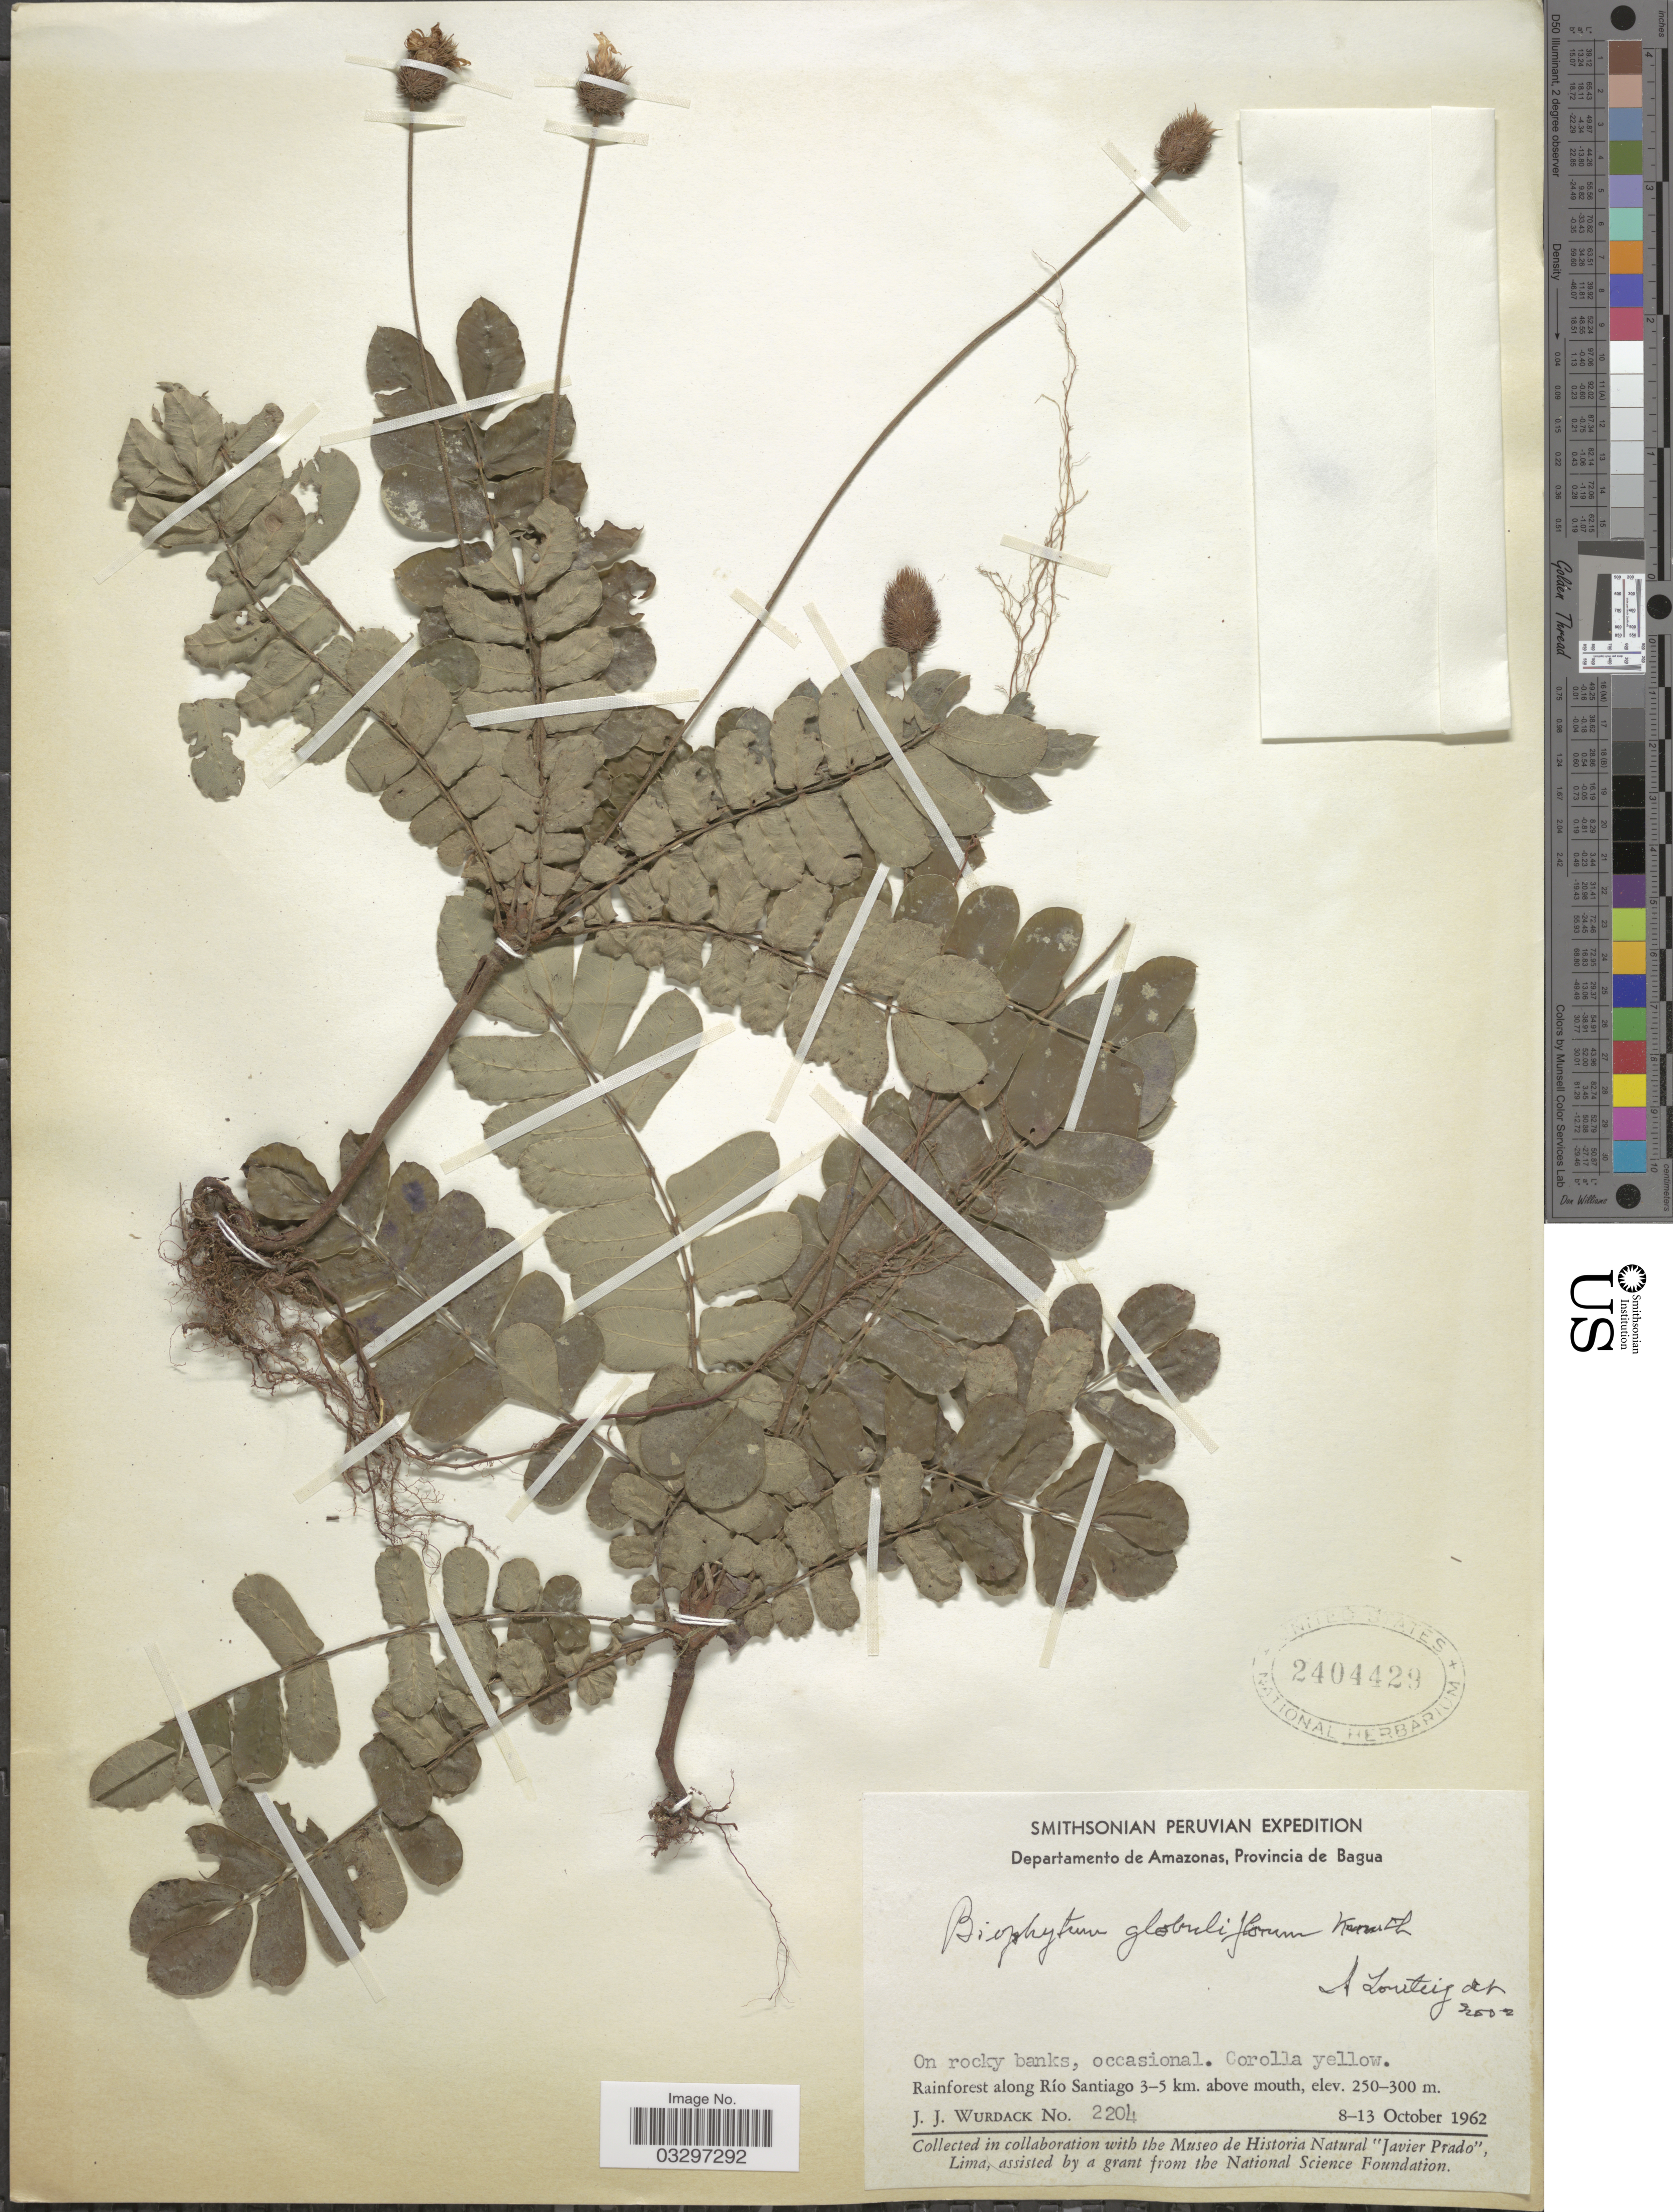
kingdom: Plantae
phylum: Tracheophyta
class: Magnoliopsida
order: Oxalidales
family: Oxalidaceae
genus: Biophytum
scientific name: Biophytum globuliflorum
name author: R. Knuth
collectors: J. J. Wurdack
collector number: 2204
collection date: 1962-10-08/1962-10-13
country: Peru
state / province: Amazonas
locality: Departamento de Amazonas, Provincia de Bagua. Rainforest along Río Santiago 3-5 km. above mouth.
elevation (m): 250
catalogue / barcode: US 2404429